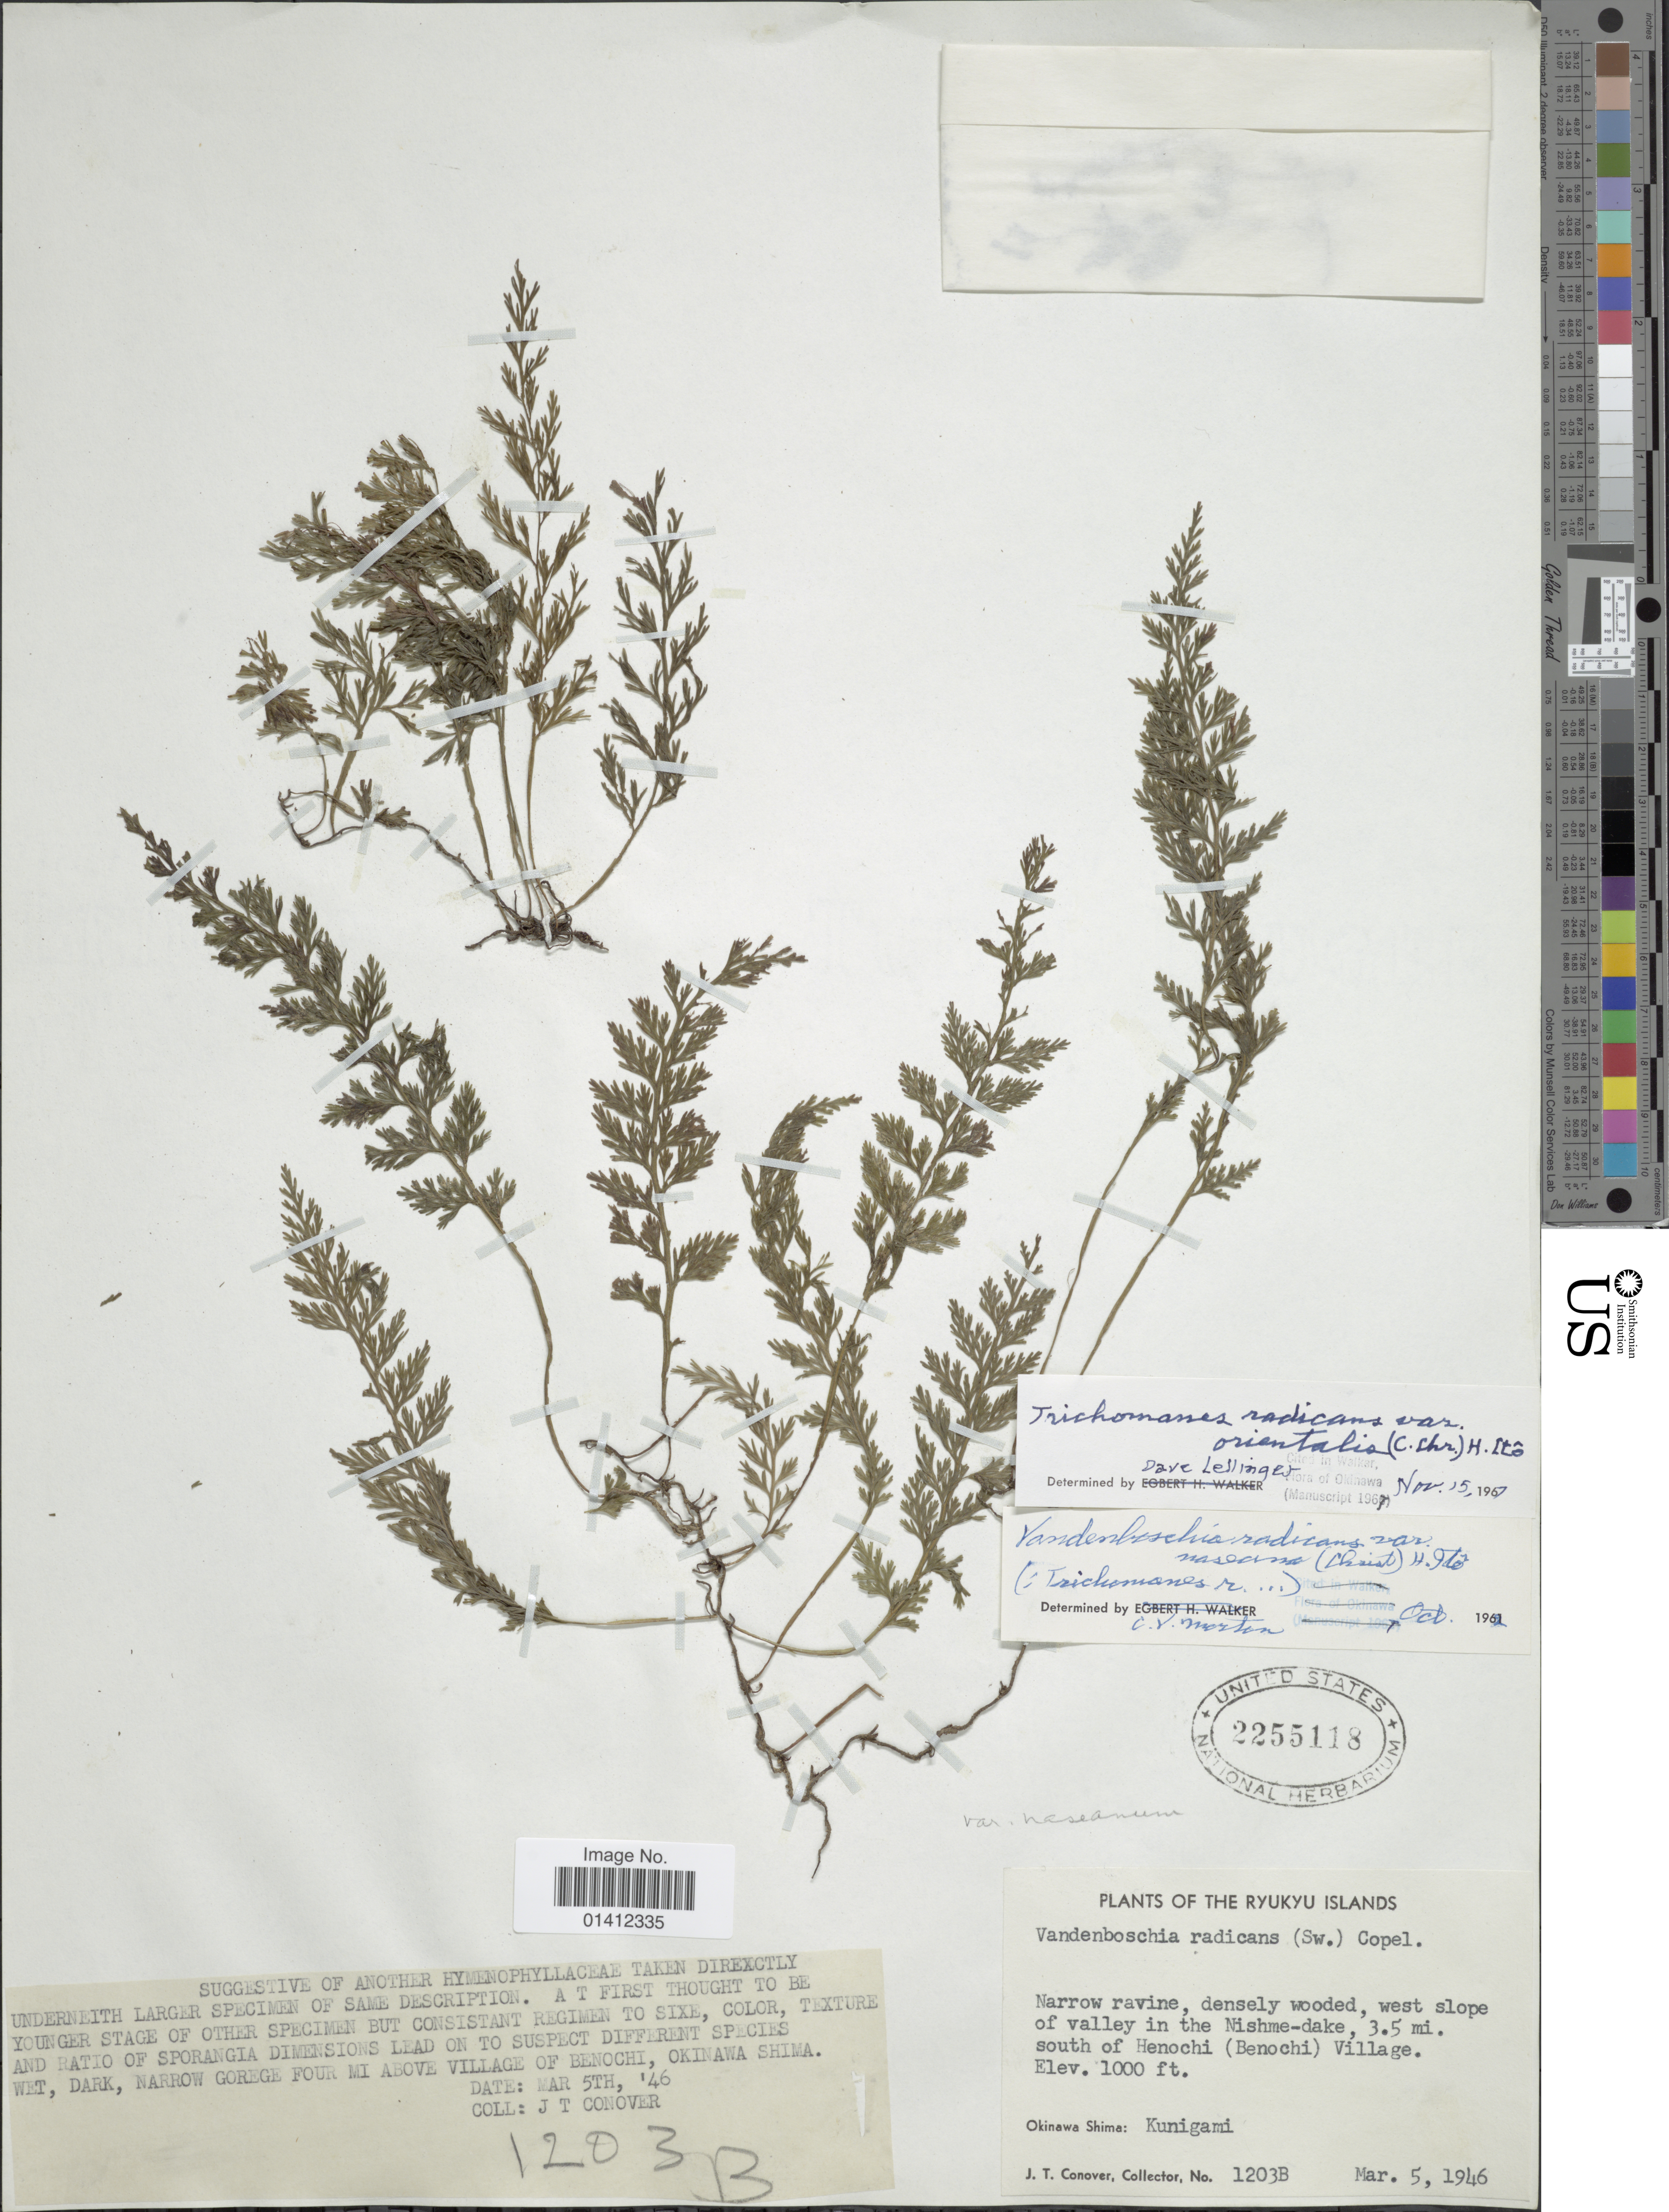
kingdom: Plantae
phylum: Tracheophyta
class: Polypodiopsida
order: Hymenophyllales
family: Hymenophyllaceae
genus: Vandenboschia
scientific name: Vandenboschia radicans var. orientalis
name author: (C. Chr.) H. Itô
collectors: J. T. Conover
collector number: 1203B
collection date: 1946-03-05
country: Japan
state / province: Okinawa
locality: The Ryukyu Islands, west slope of valley in the Nishme-dake, 3.5 mi. south of Henochi (Benochi) Village, Okinawa Shima: Kunigama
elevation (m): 305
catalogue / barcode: US 2255118